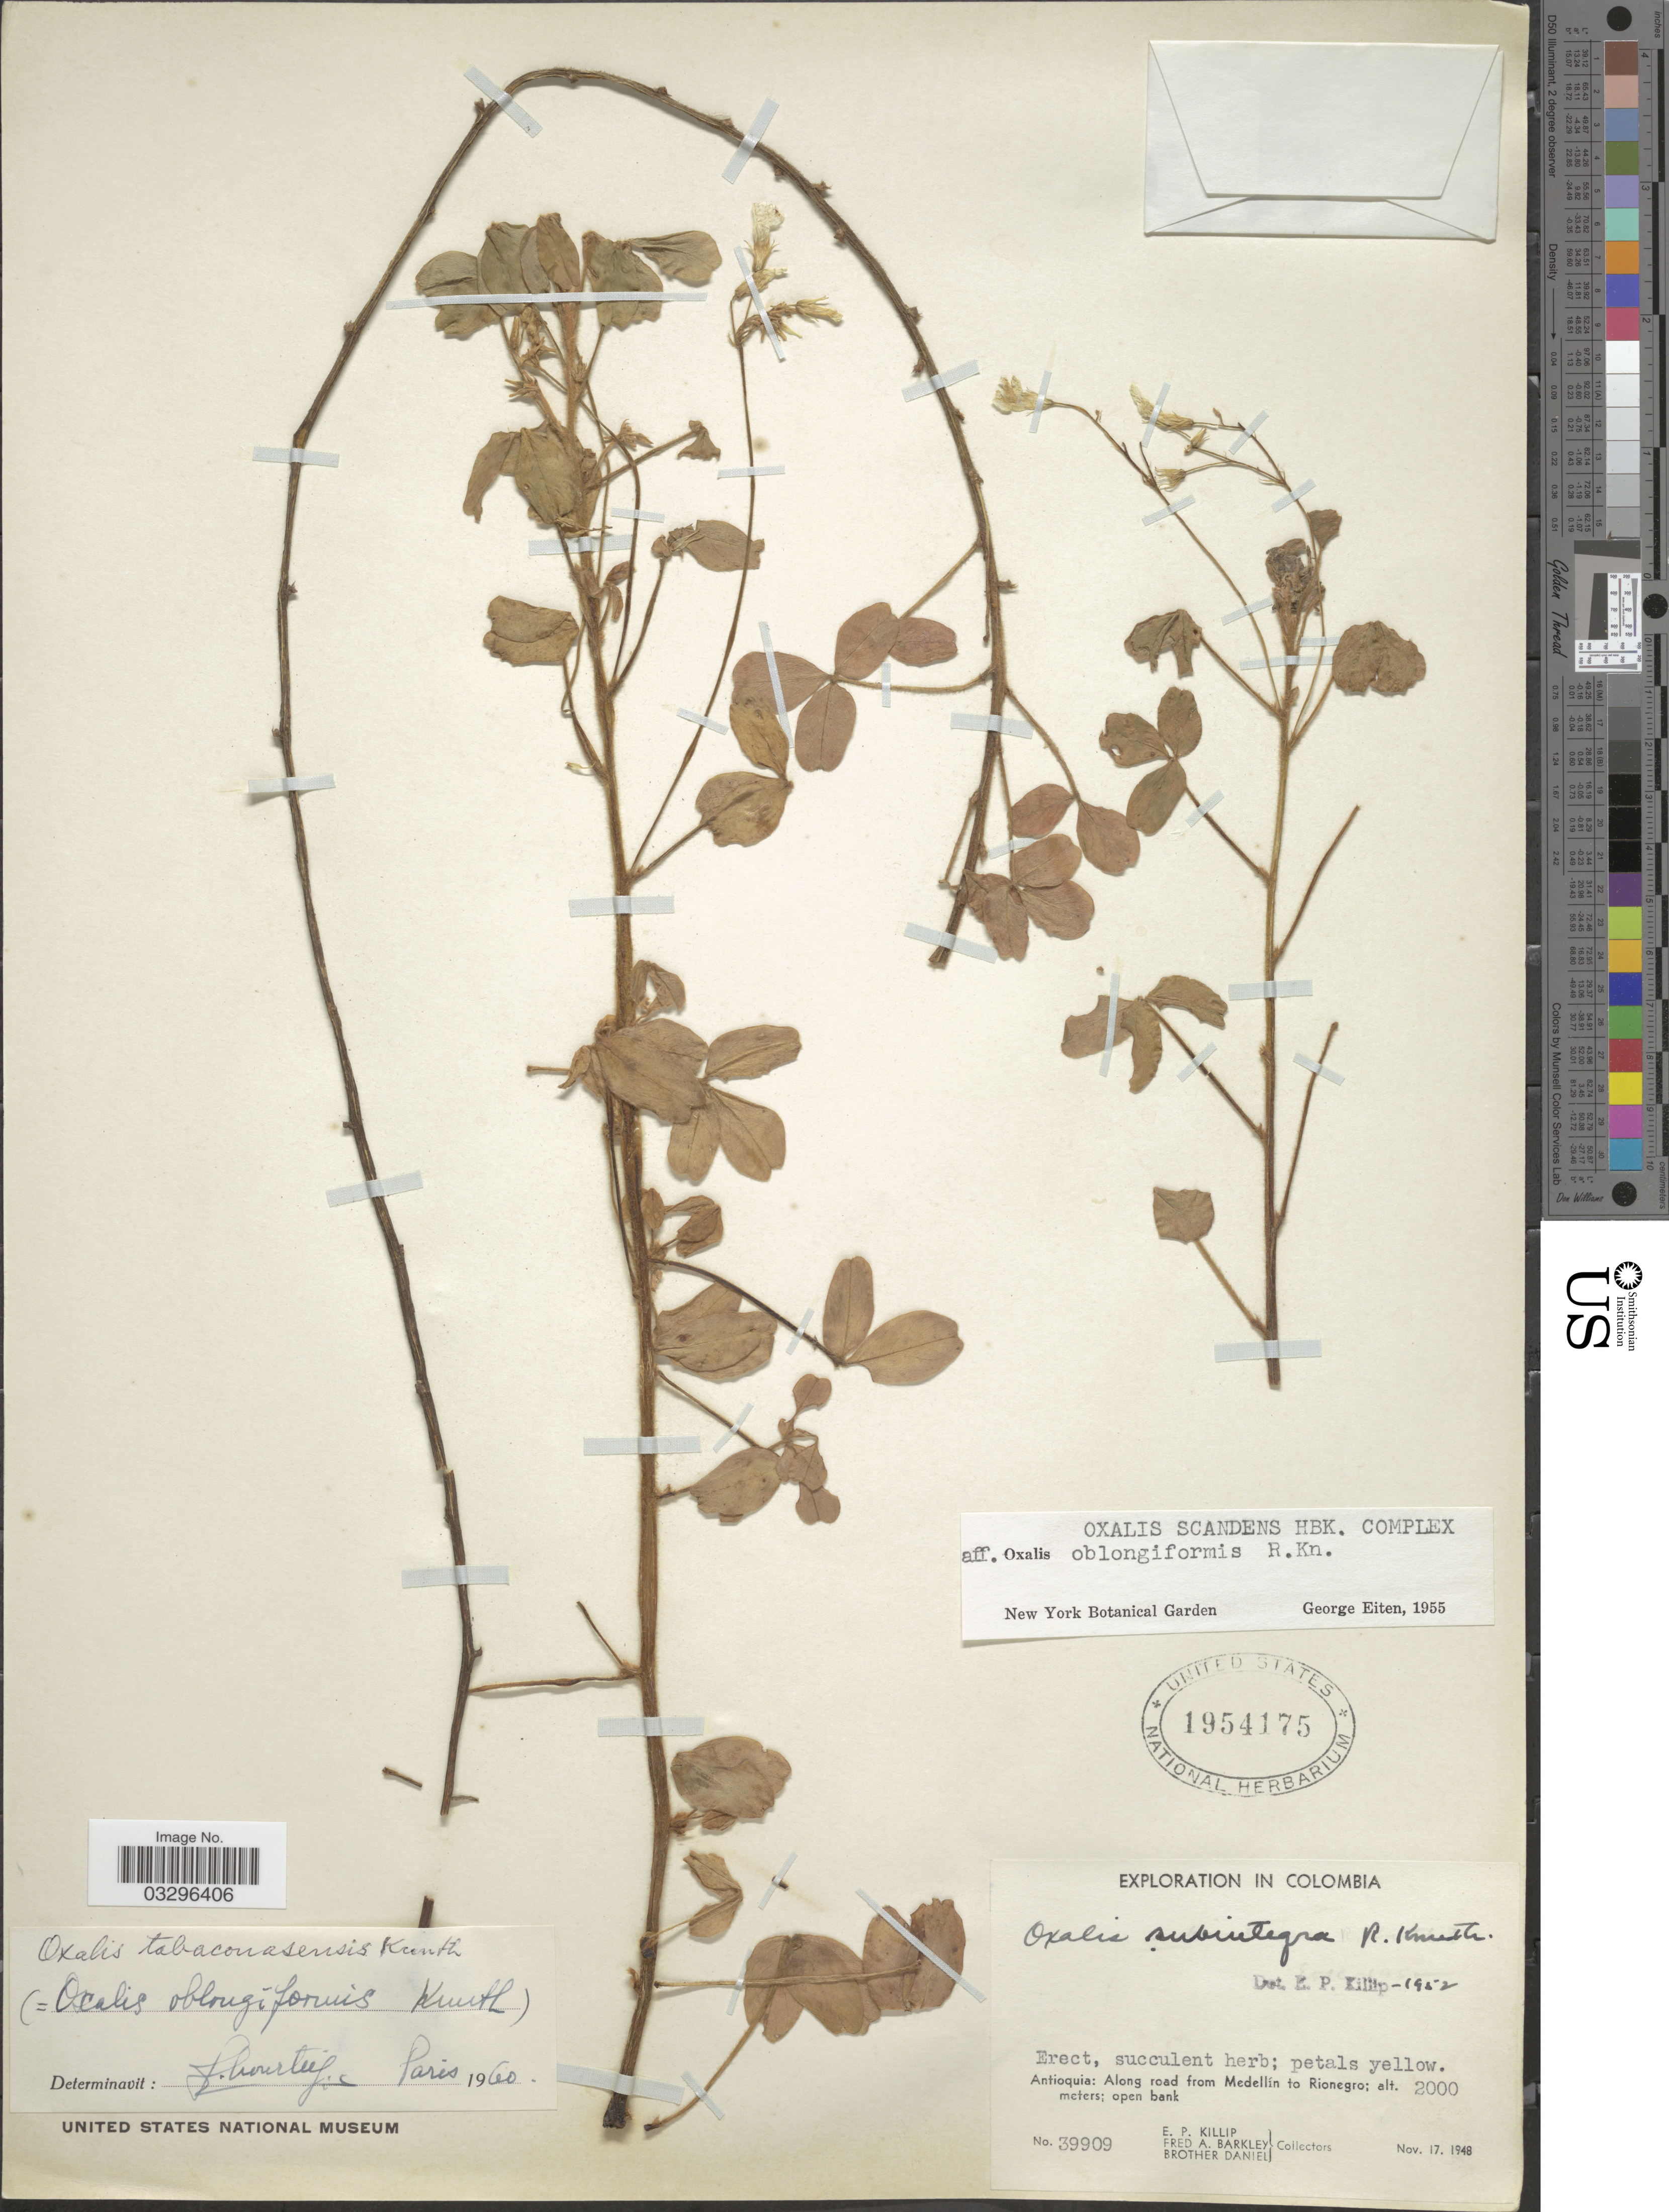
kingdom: Plantae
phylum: Tracheophyta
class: Magnoliopsida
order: Oxalidales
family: Oxalidaceae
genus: Oxalis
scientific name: Oxalis tabaconasensis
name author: R. Knuth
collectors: E. P. Killip, F. A. Barkley & Bro. Daniel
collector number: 39909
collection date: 1948-11-17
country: Colombia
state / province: Antioquia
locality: Along road from Medellín to Rionegro.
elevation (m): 2000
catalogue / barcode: US 1954175